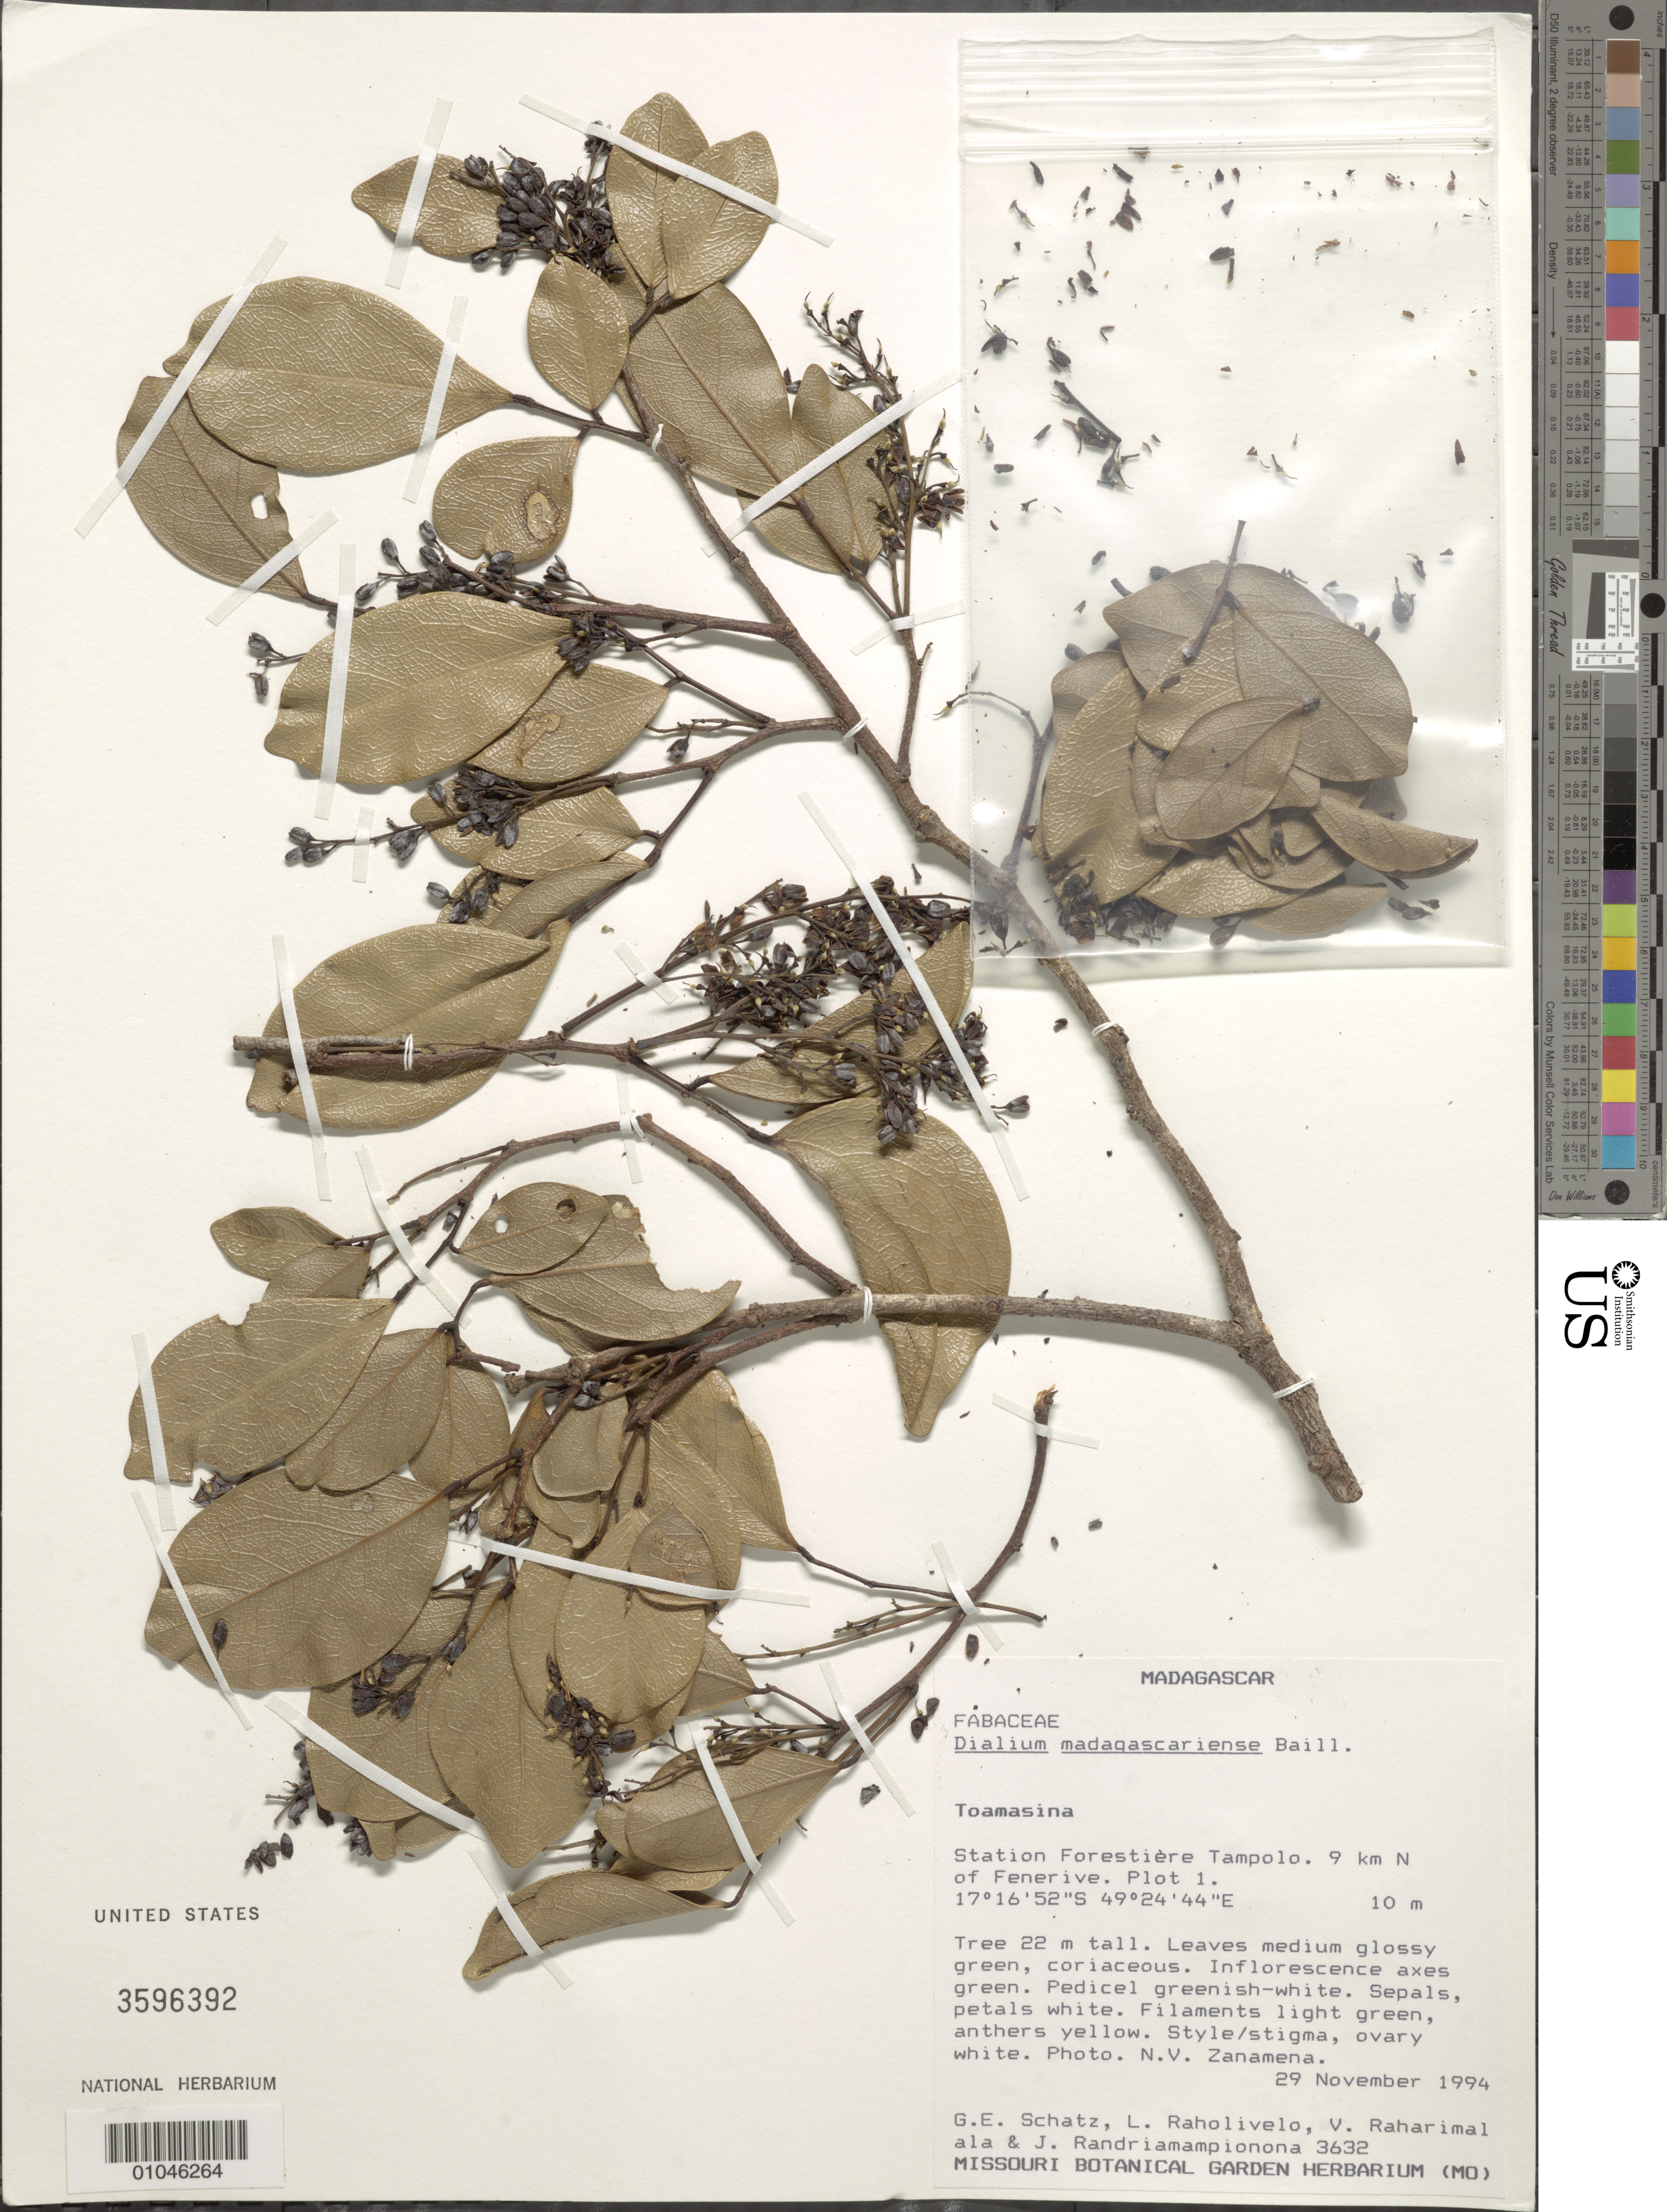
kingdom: Plantae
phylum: Tracheophyta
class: Magnoliopsida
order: Fabales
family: Fabaceae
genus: Dialium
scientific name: Dialium madagascariense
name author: Baill. ex Drake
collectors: G. Schatz, L. Raholivelo, V. Raharimalala & J. Randriamampionona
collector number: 3632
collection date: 1994-11-29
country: Madagascar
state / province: Analanjirofo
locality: Plot 1, Station Forestiere Tampolo, 9 km N of Fenerive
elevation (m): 10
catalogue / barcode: US 3596392